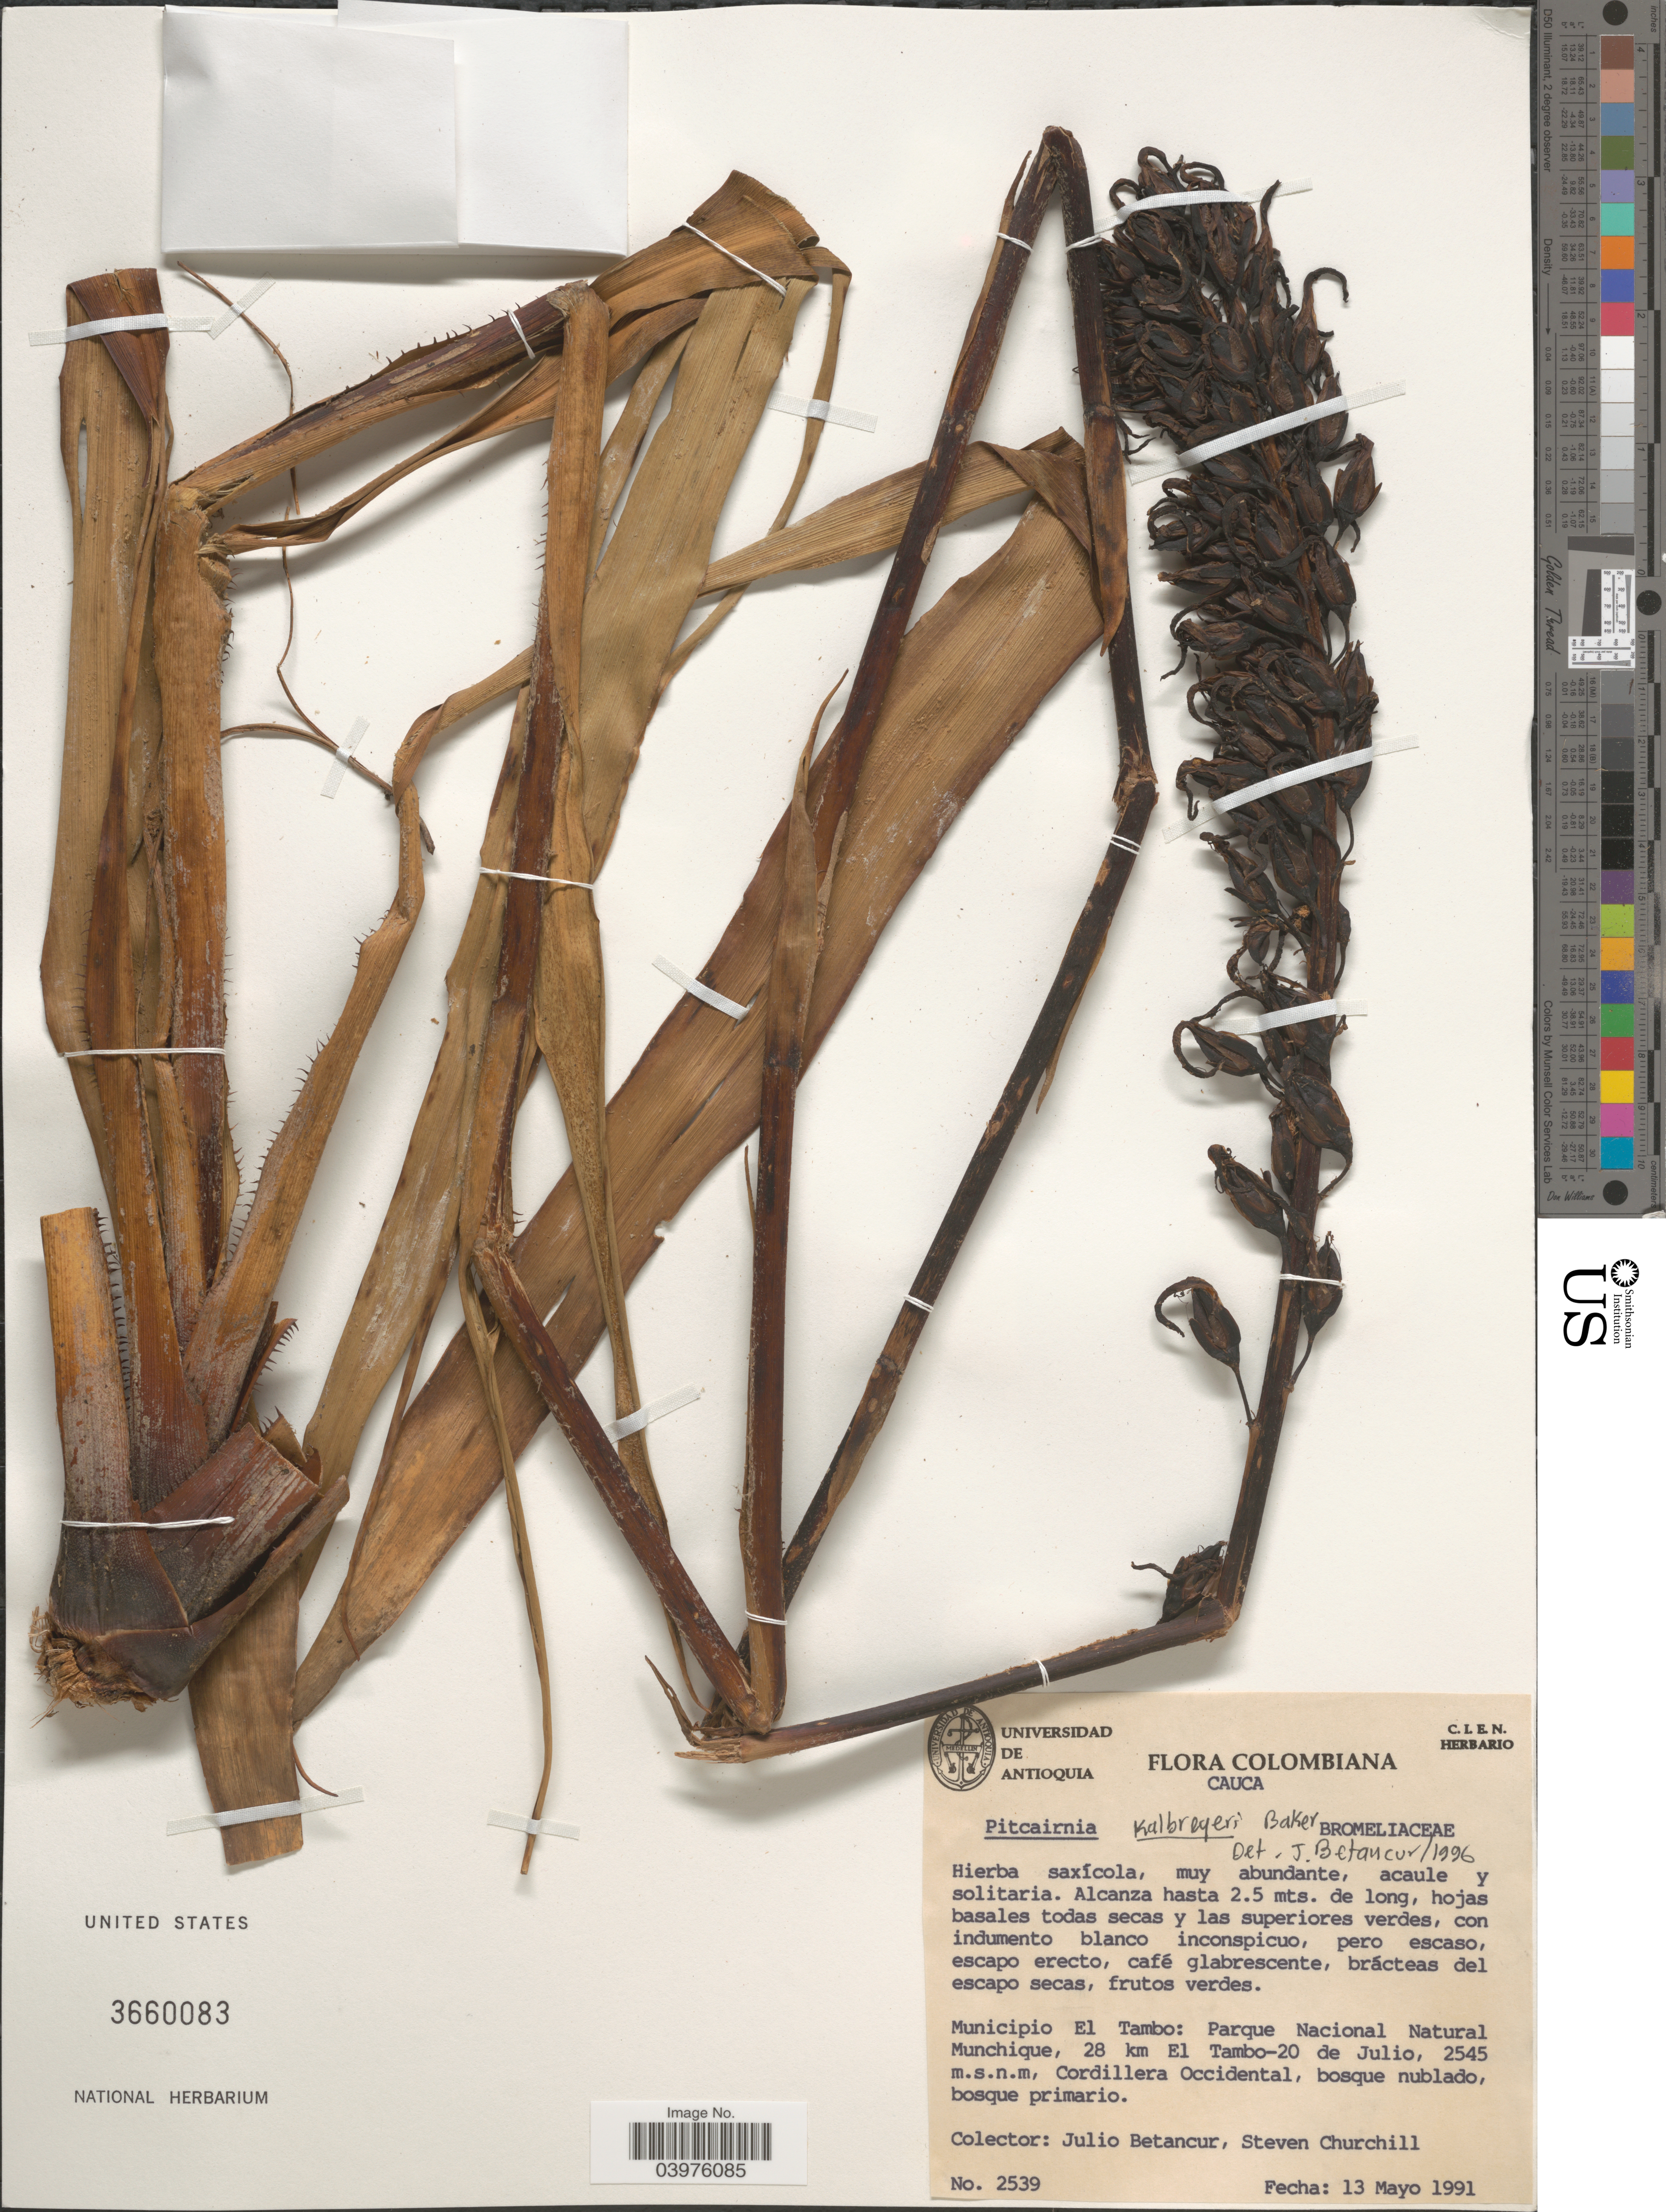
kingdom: Plantae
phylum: Tracheophyta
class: Liliopsida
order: Poales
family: Bromeliaceae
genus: Pitcairnia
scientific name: Pitcairnia kalbreyeri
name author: Baker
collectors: J. Betancur & S. Churchill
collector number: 2539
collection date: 1991-05-13/1991-07-20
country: Colombia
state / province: Cauca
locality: Municipio El Tambo: Parque Nacional Natural Munchique, 28 km El Tambo, Cordillera Occidental.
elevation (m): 2545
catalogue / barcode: US 3660083